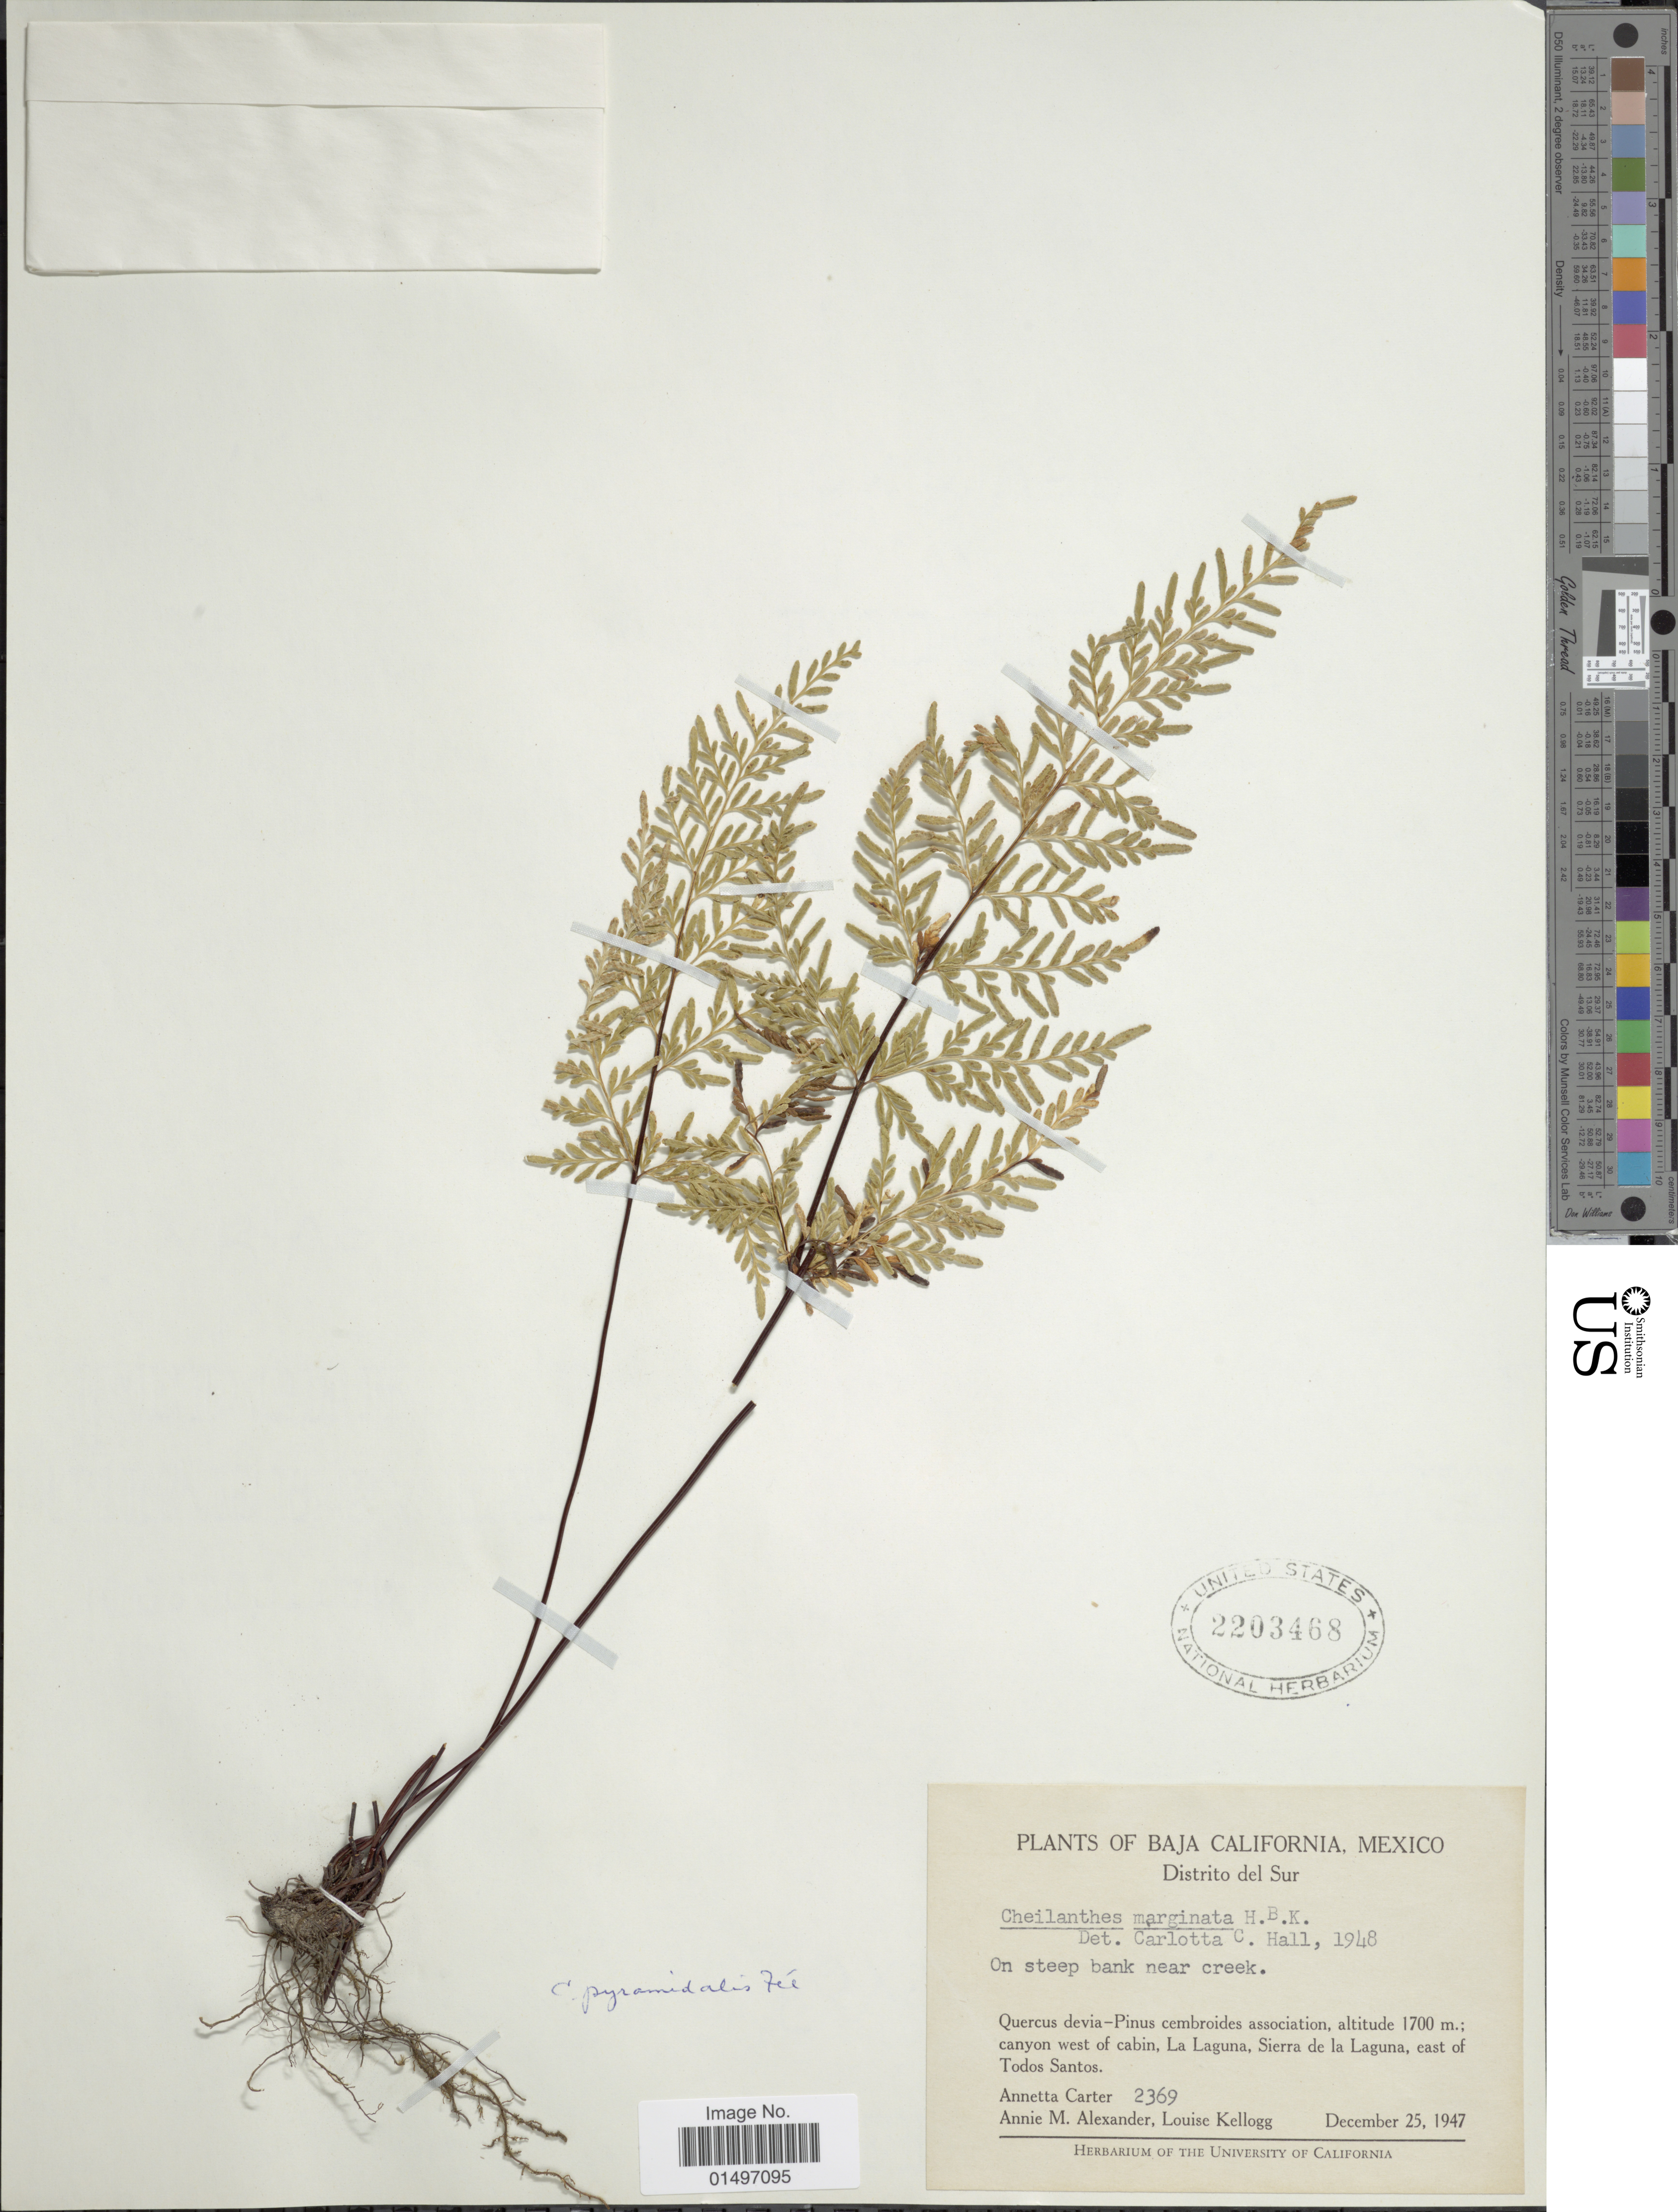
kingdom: Plantae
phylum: Tracheophyta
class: Polypodiopsida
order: Polypodiales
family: Pteridaceae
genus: Gaga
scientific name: Gaga hirsuta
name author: (Link) Fay W. Li & Windham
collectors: A. Carter, A. M. Alexander & L. Kellogg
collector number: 2369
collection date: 1947-12-25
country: Mexico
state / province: Baja California Sur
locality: Baja California, Mexico, Distrito del Sur. canyon west of cabin, La Laguna, Sierra de la Laguna, east of Todos Santos.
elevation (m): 1700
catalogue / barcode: US 2203468